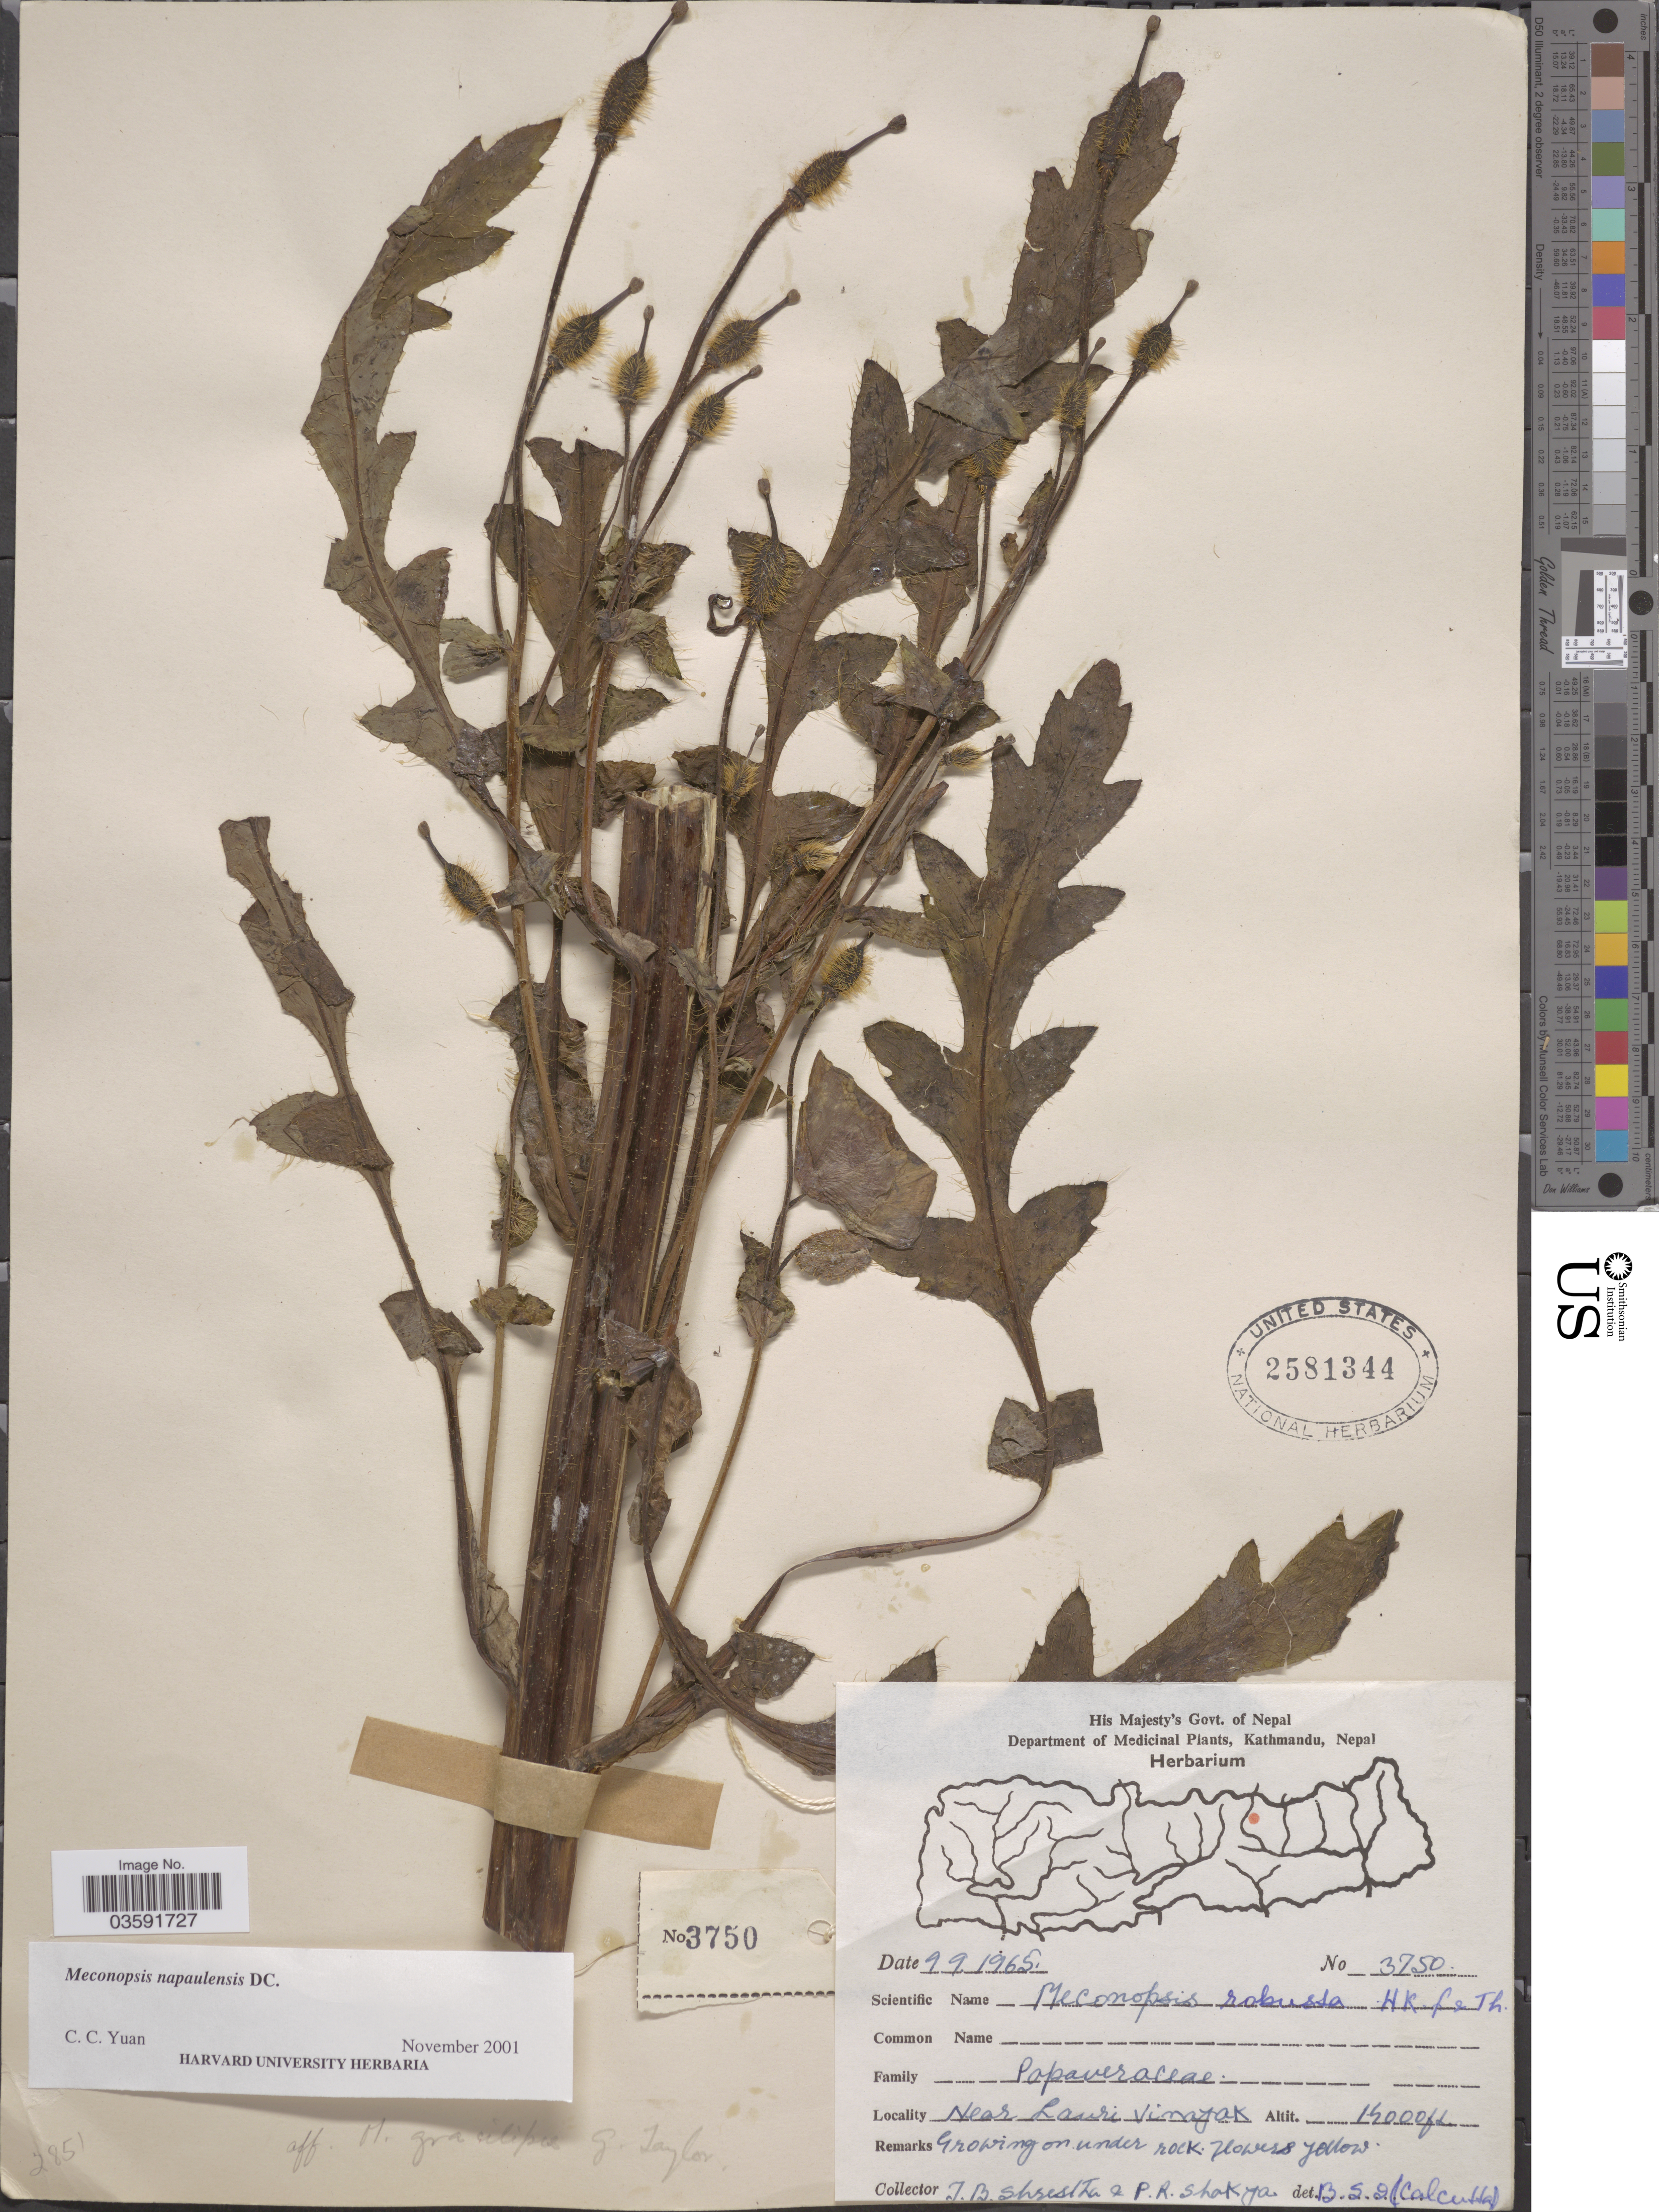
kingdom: Plantae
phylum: Tracheophyta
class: Magnoliopsida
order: Ranunculales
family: Papaveraceae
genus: Meconopsis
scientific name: Meconopsis napaulensis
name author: DC.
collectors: T. B. Shrestha & P. Shakya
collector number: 3750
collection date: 1965-09-09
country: Nepal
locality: Near Lauri Vinayak.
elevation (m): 4267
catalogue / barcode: US 2581344